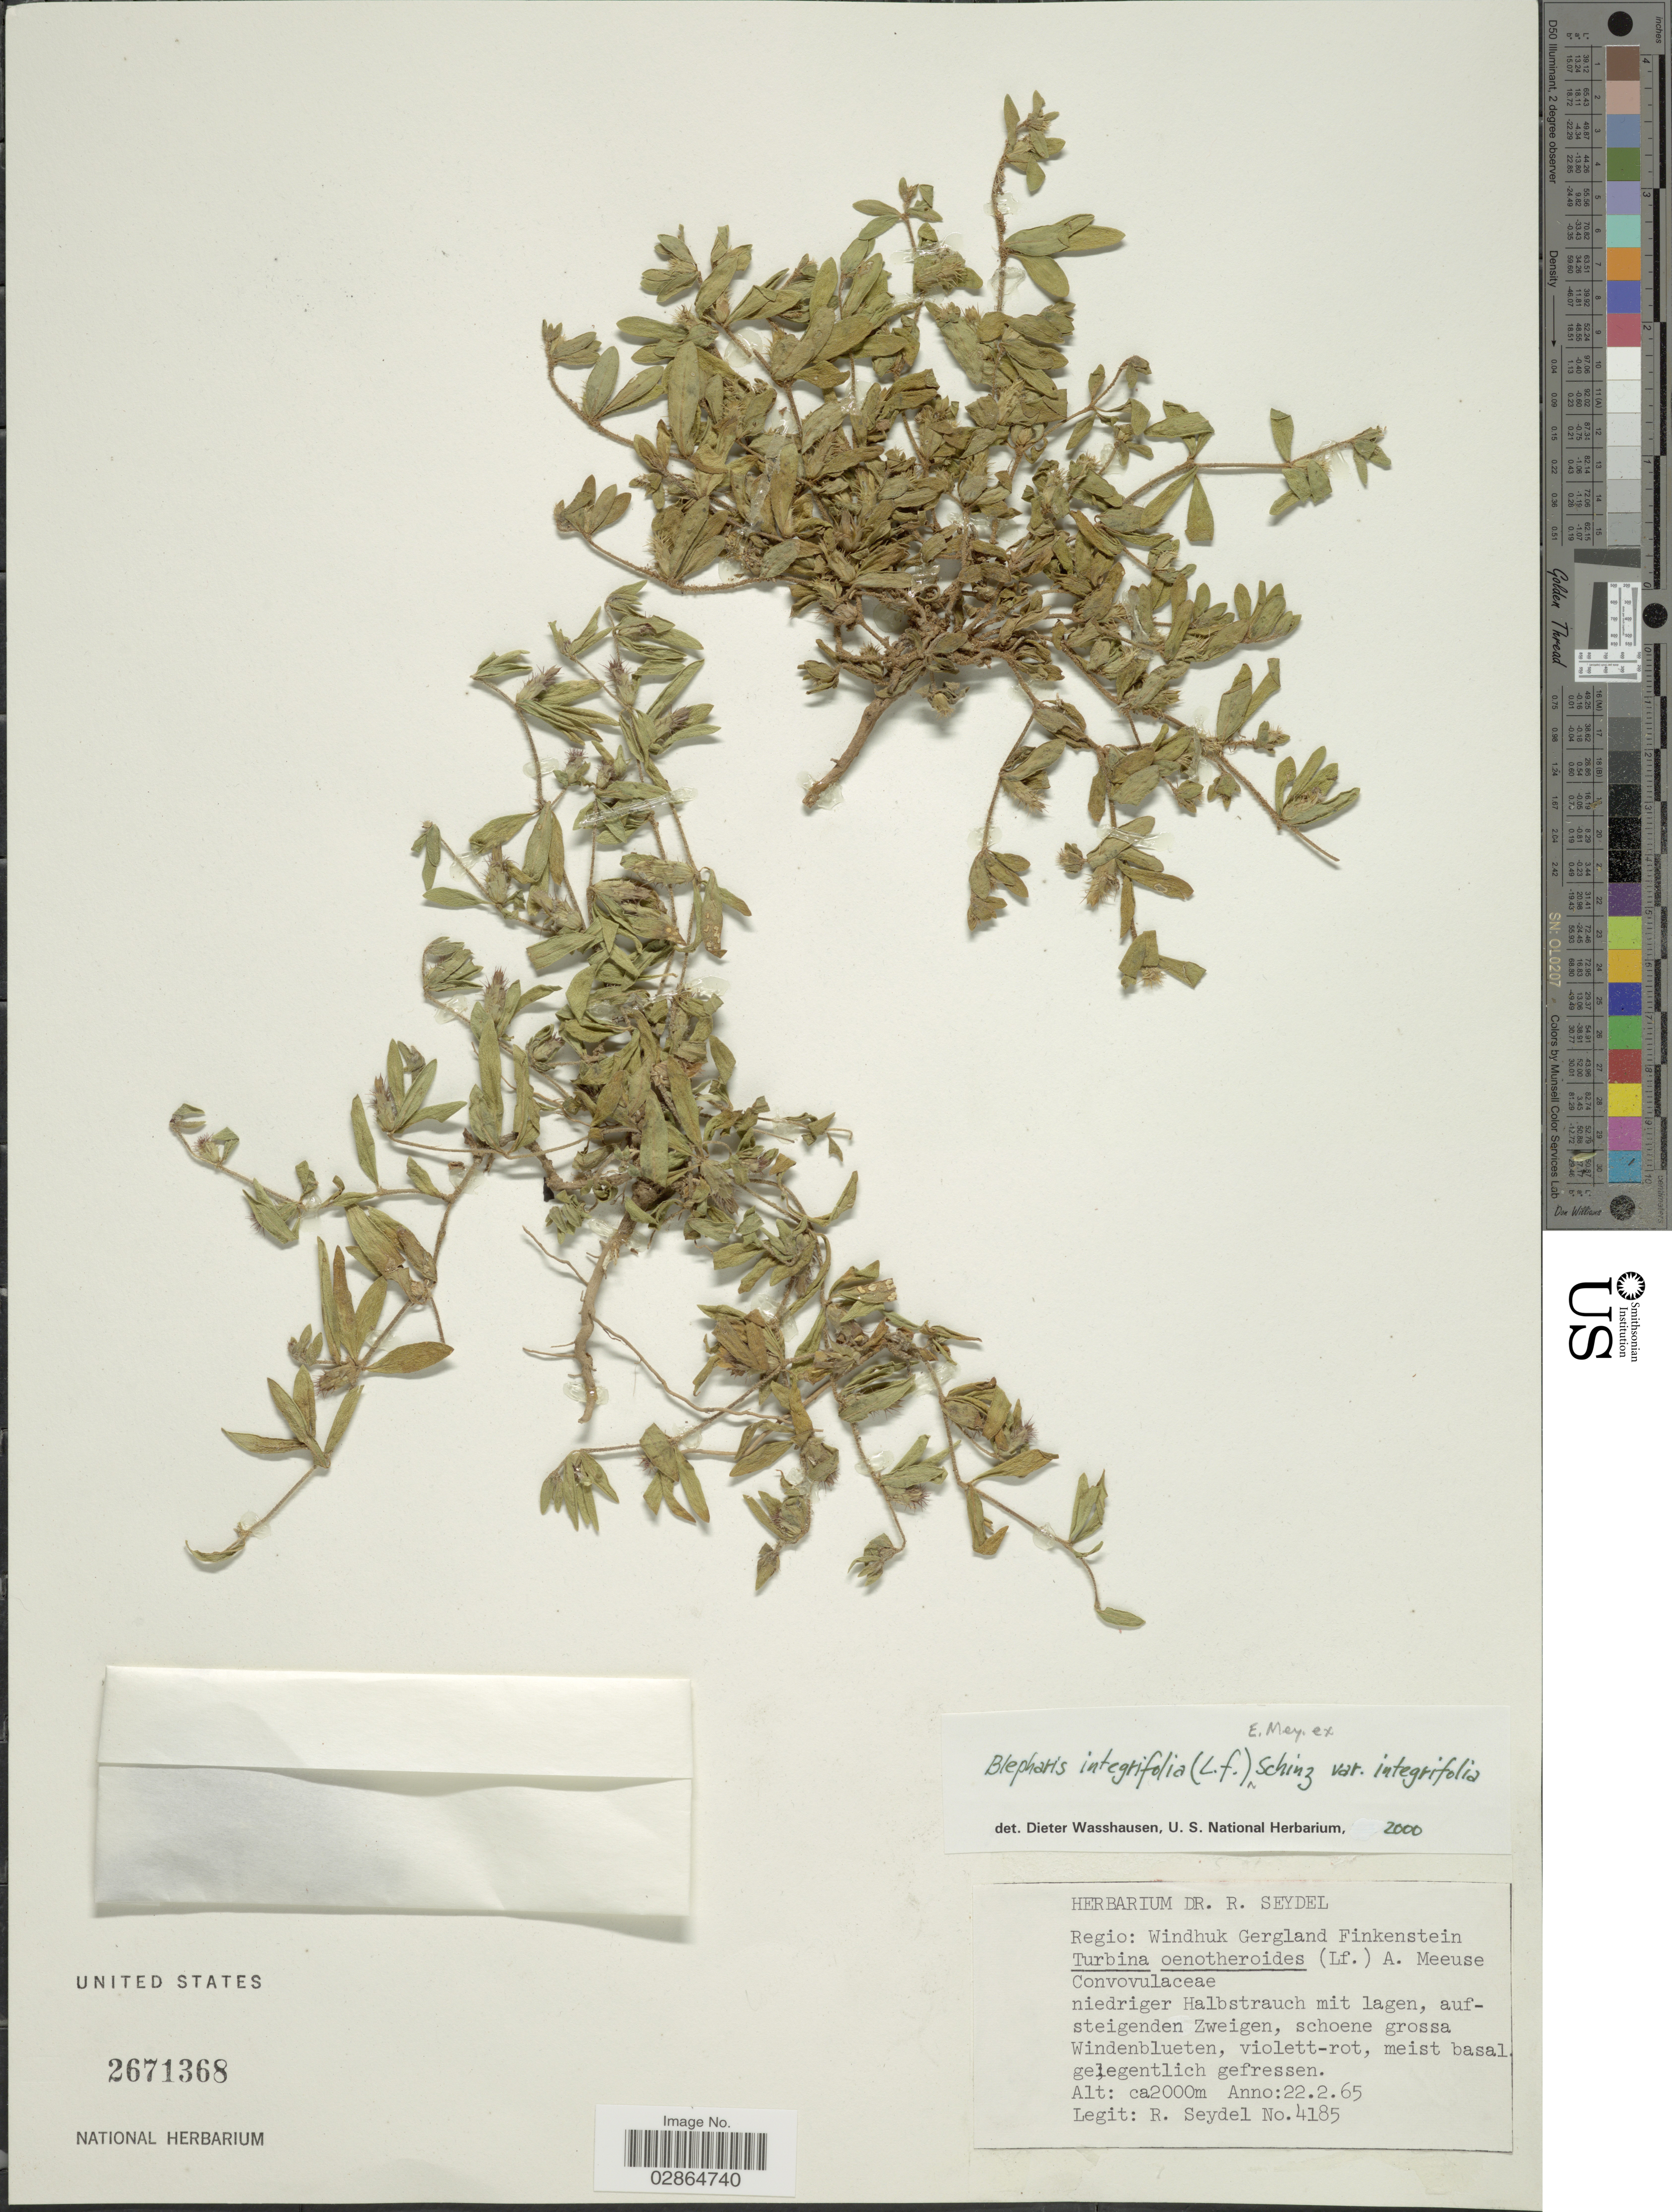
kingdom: Plantae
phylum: Tracheophyta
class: Magnoliopsida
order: Lamiales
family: Acanthaceae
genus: Blepharis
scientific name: Blepharis integrifolia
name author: (L. f.) E. Mey. & Drège ex Schinz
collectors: R. Seydel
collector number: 4185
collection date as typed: Transcribed d/m/y: 22/2/65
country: Namibia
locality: Regio: Windhuk Gergland Finkenstein.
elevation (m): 2000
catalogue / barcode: US 2671368